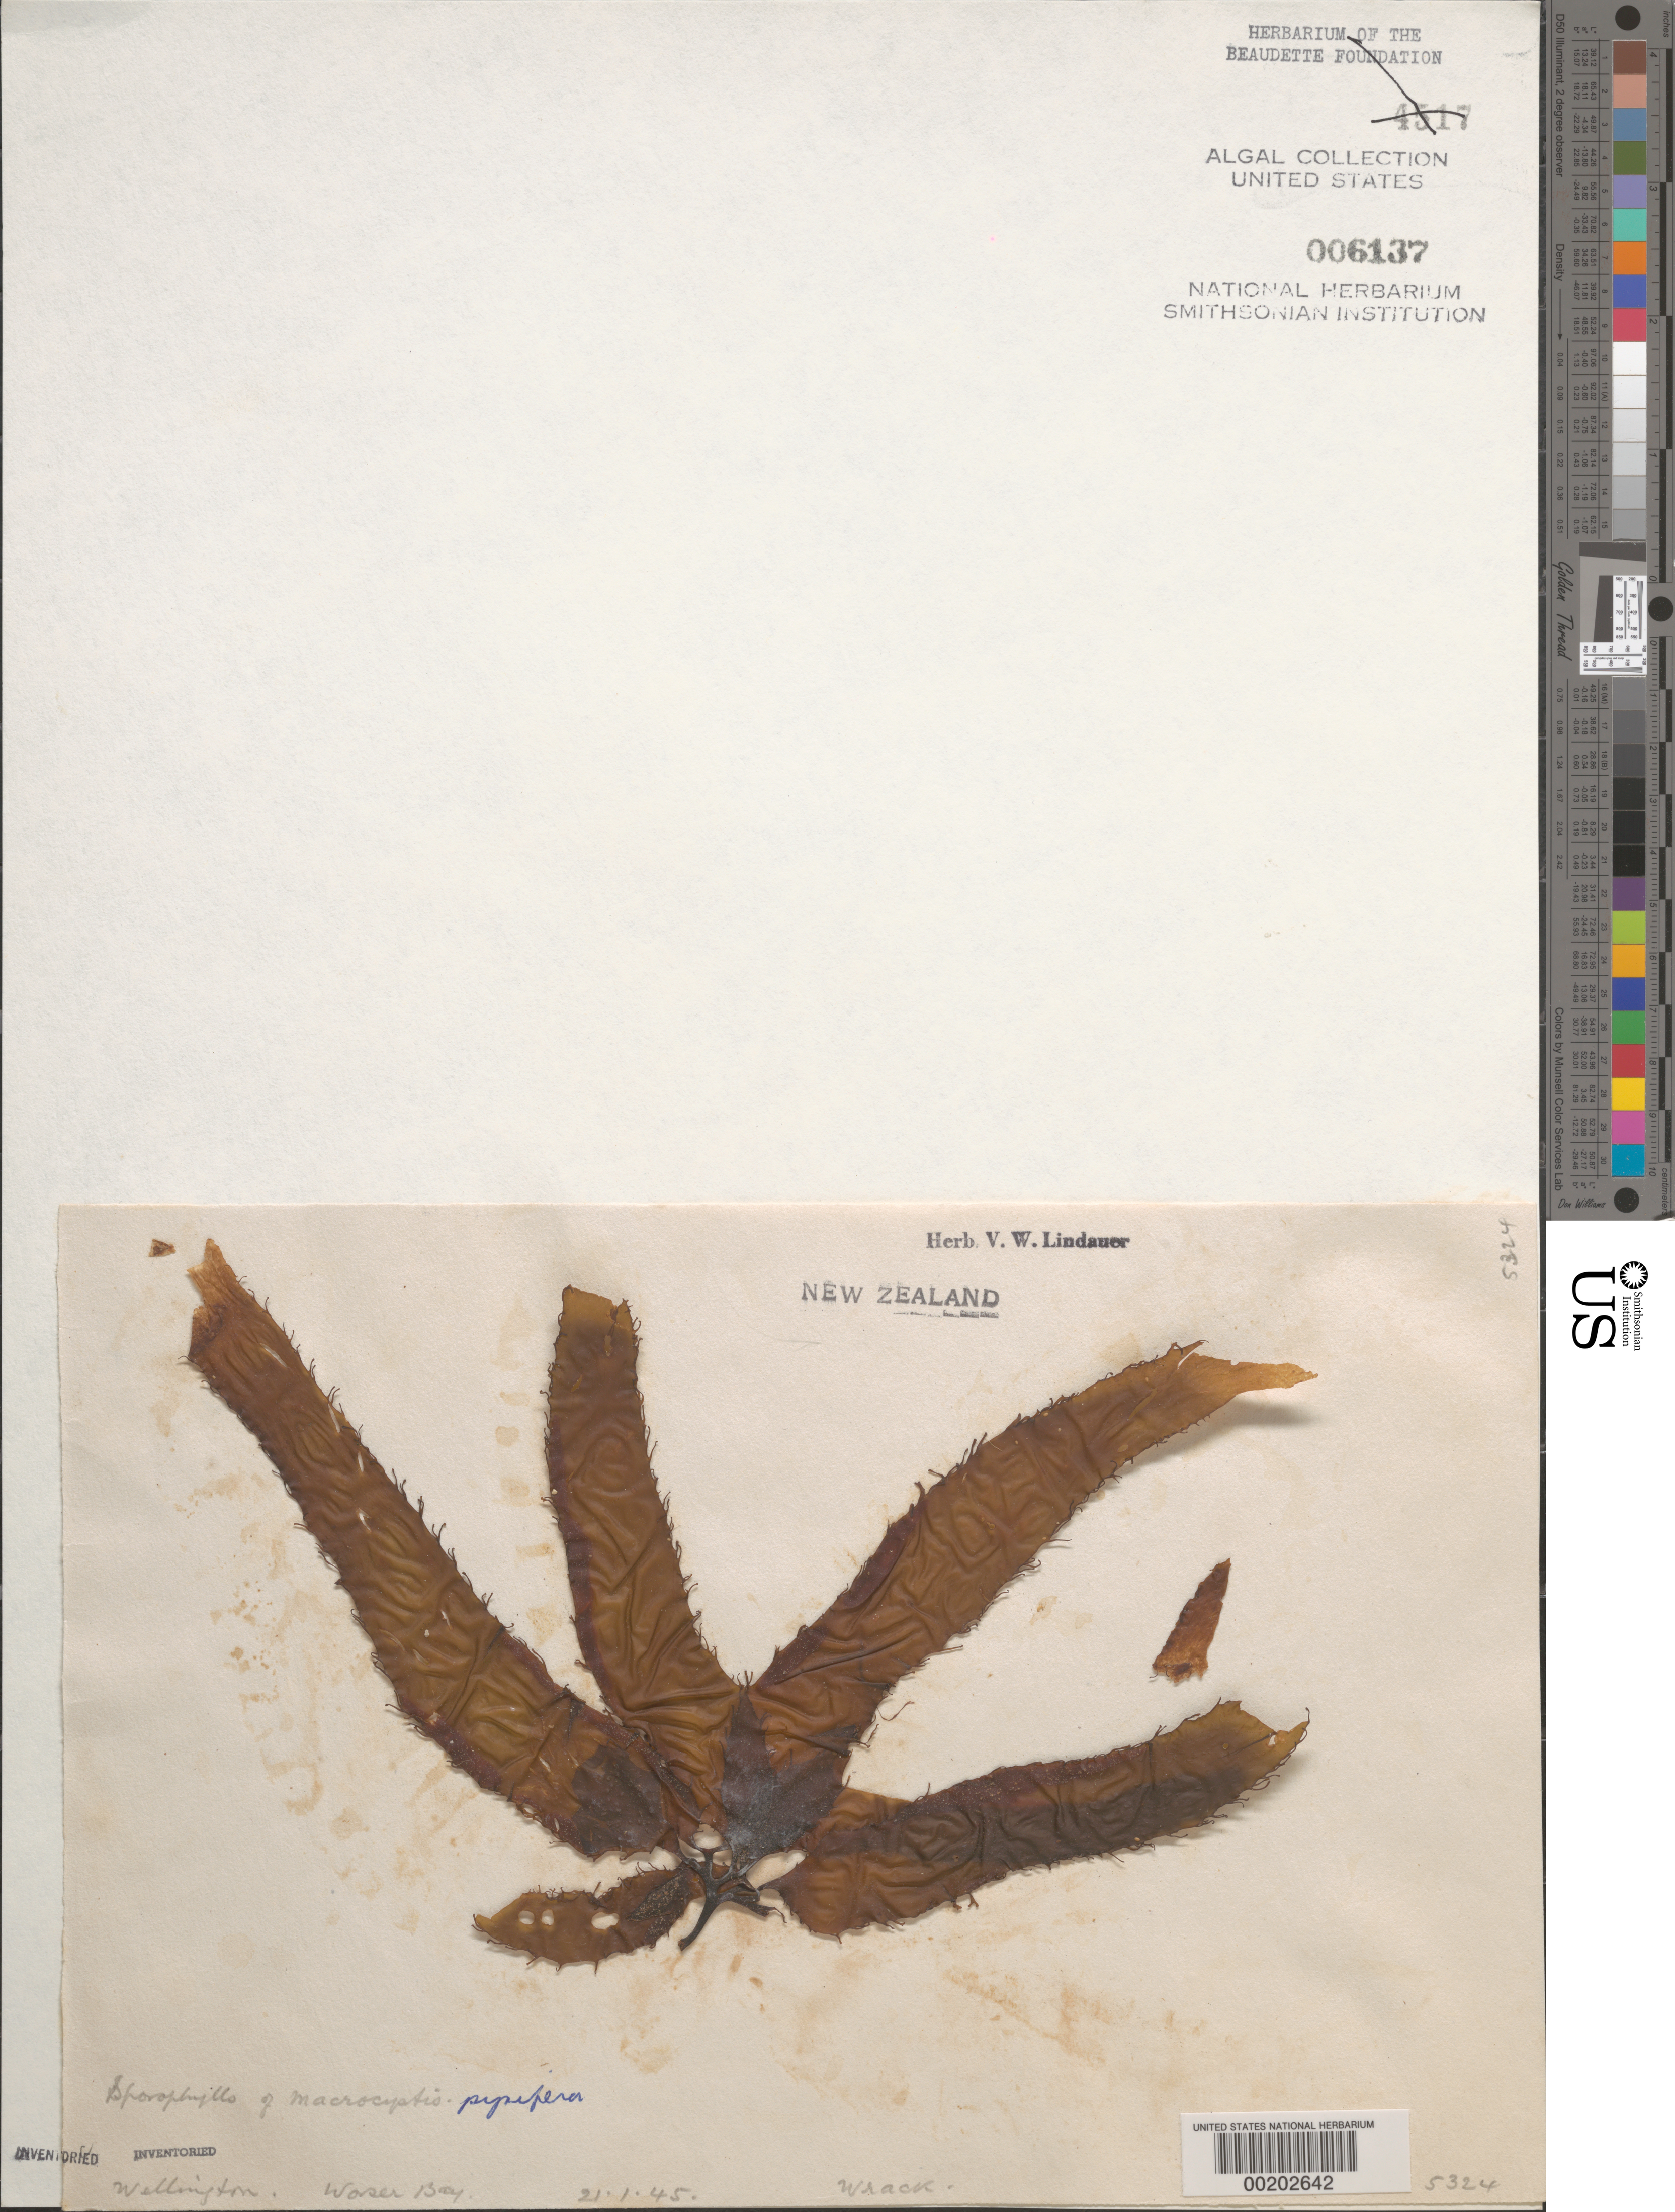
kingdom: Chromista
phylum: Ochrophyta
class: Phaeophyceae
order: Laminariales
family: Laminariaceae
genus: Macrocystis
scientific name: Macrocystis pyrifera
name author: (L.) C. Agardh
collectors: V. Lindauer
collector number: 5324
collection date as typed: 21 Jan 1945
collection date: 1945-01-21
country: New Zealand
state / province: Wellington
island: North Island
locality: Wellington, Worser Bay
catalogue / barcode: US 6137